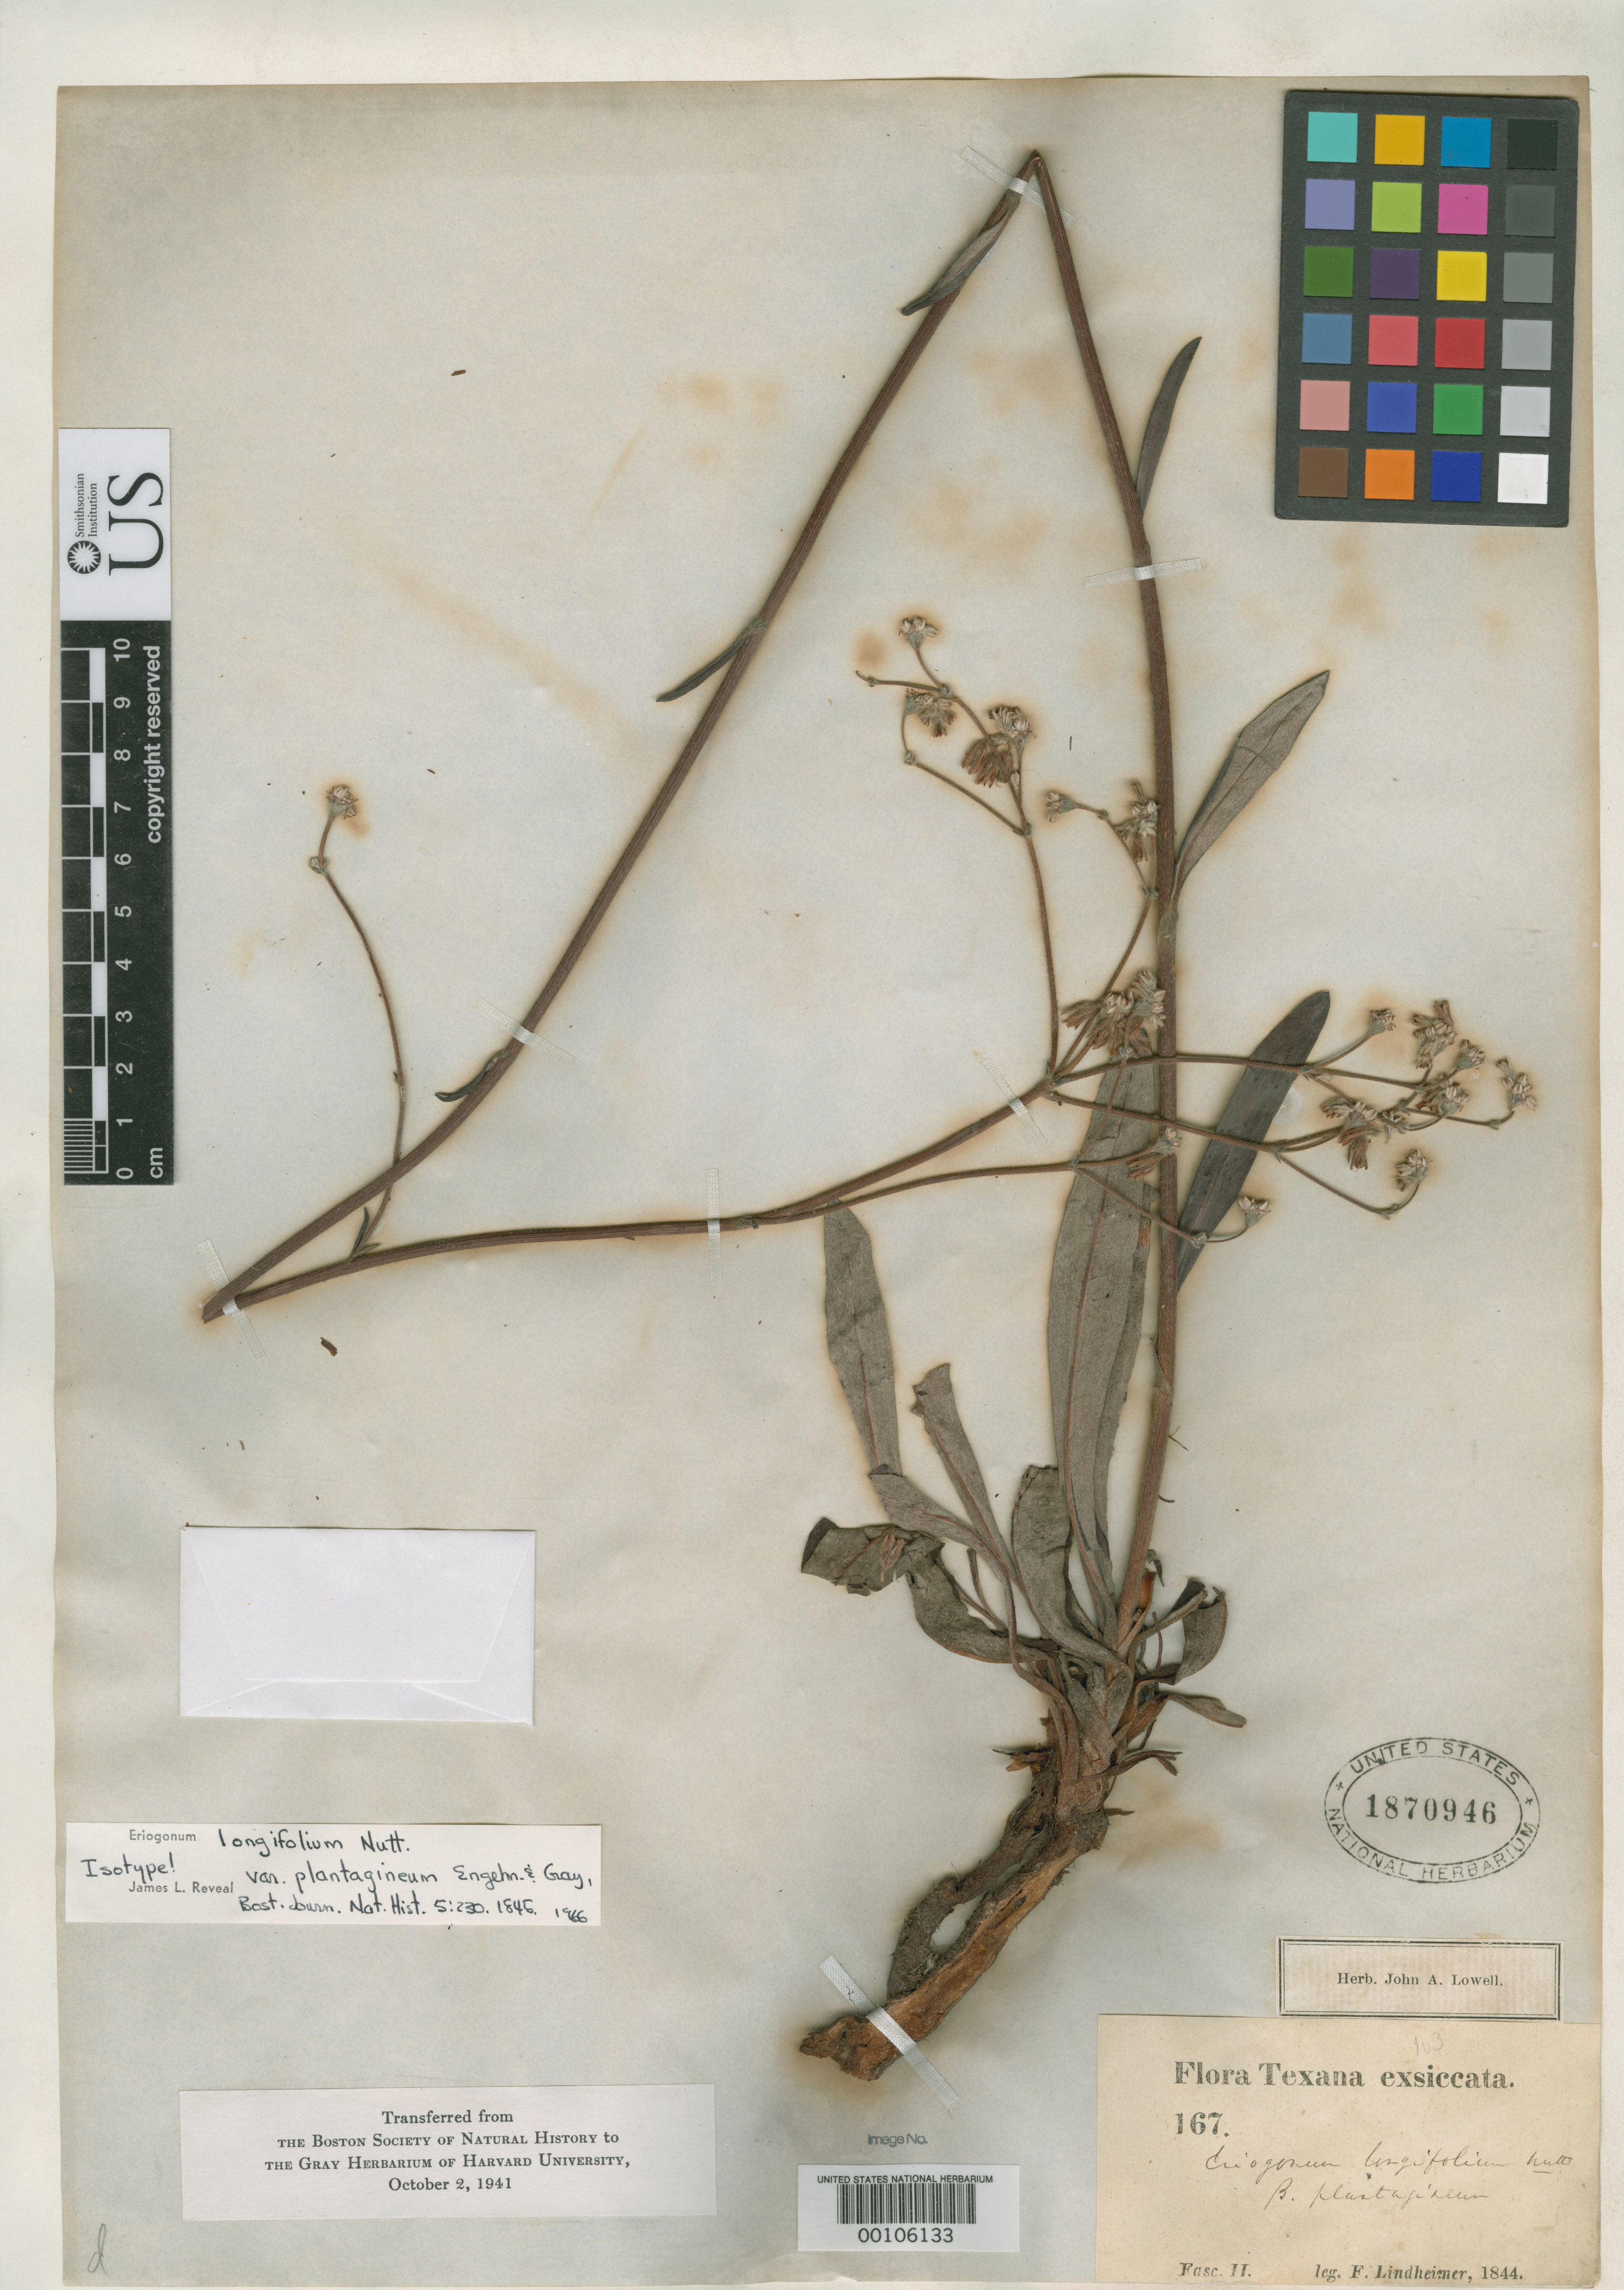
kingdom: Plantae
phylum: Tracheophyta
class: Magnoliopsida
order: Caryophyllales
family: Polygonaceae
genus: Eriogonum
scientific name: Eriogonum longifolium var. plantagineum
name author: Engelm. & A. Gray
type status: Isotype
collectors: F. J. Lindheimer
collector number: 167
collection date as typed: Jul 1844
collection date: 1844-07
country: United States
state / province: Texas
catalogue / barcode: US 1870946